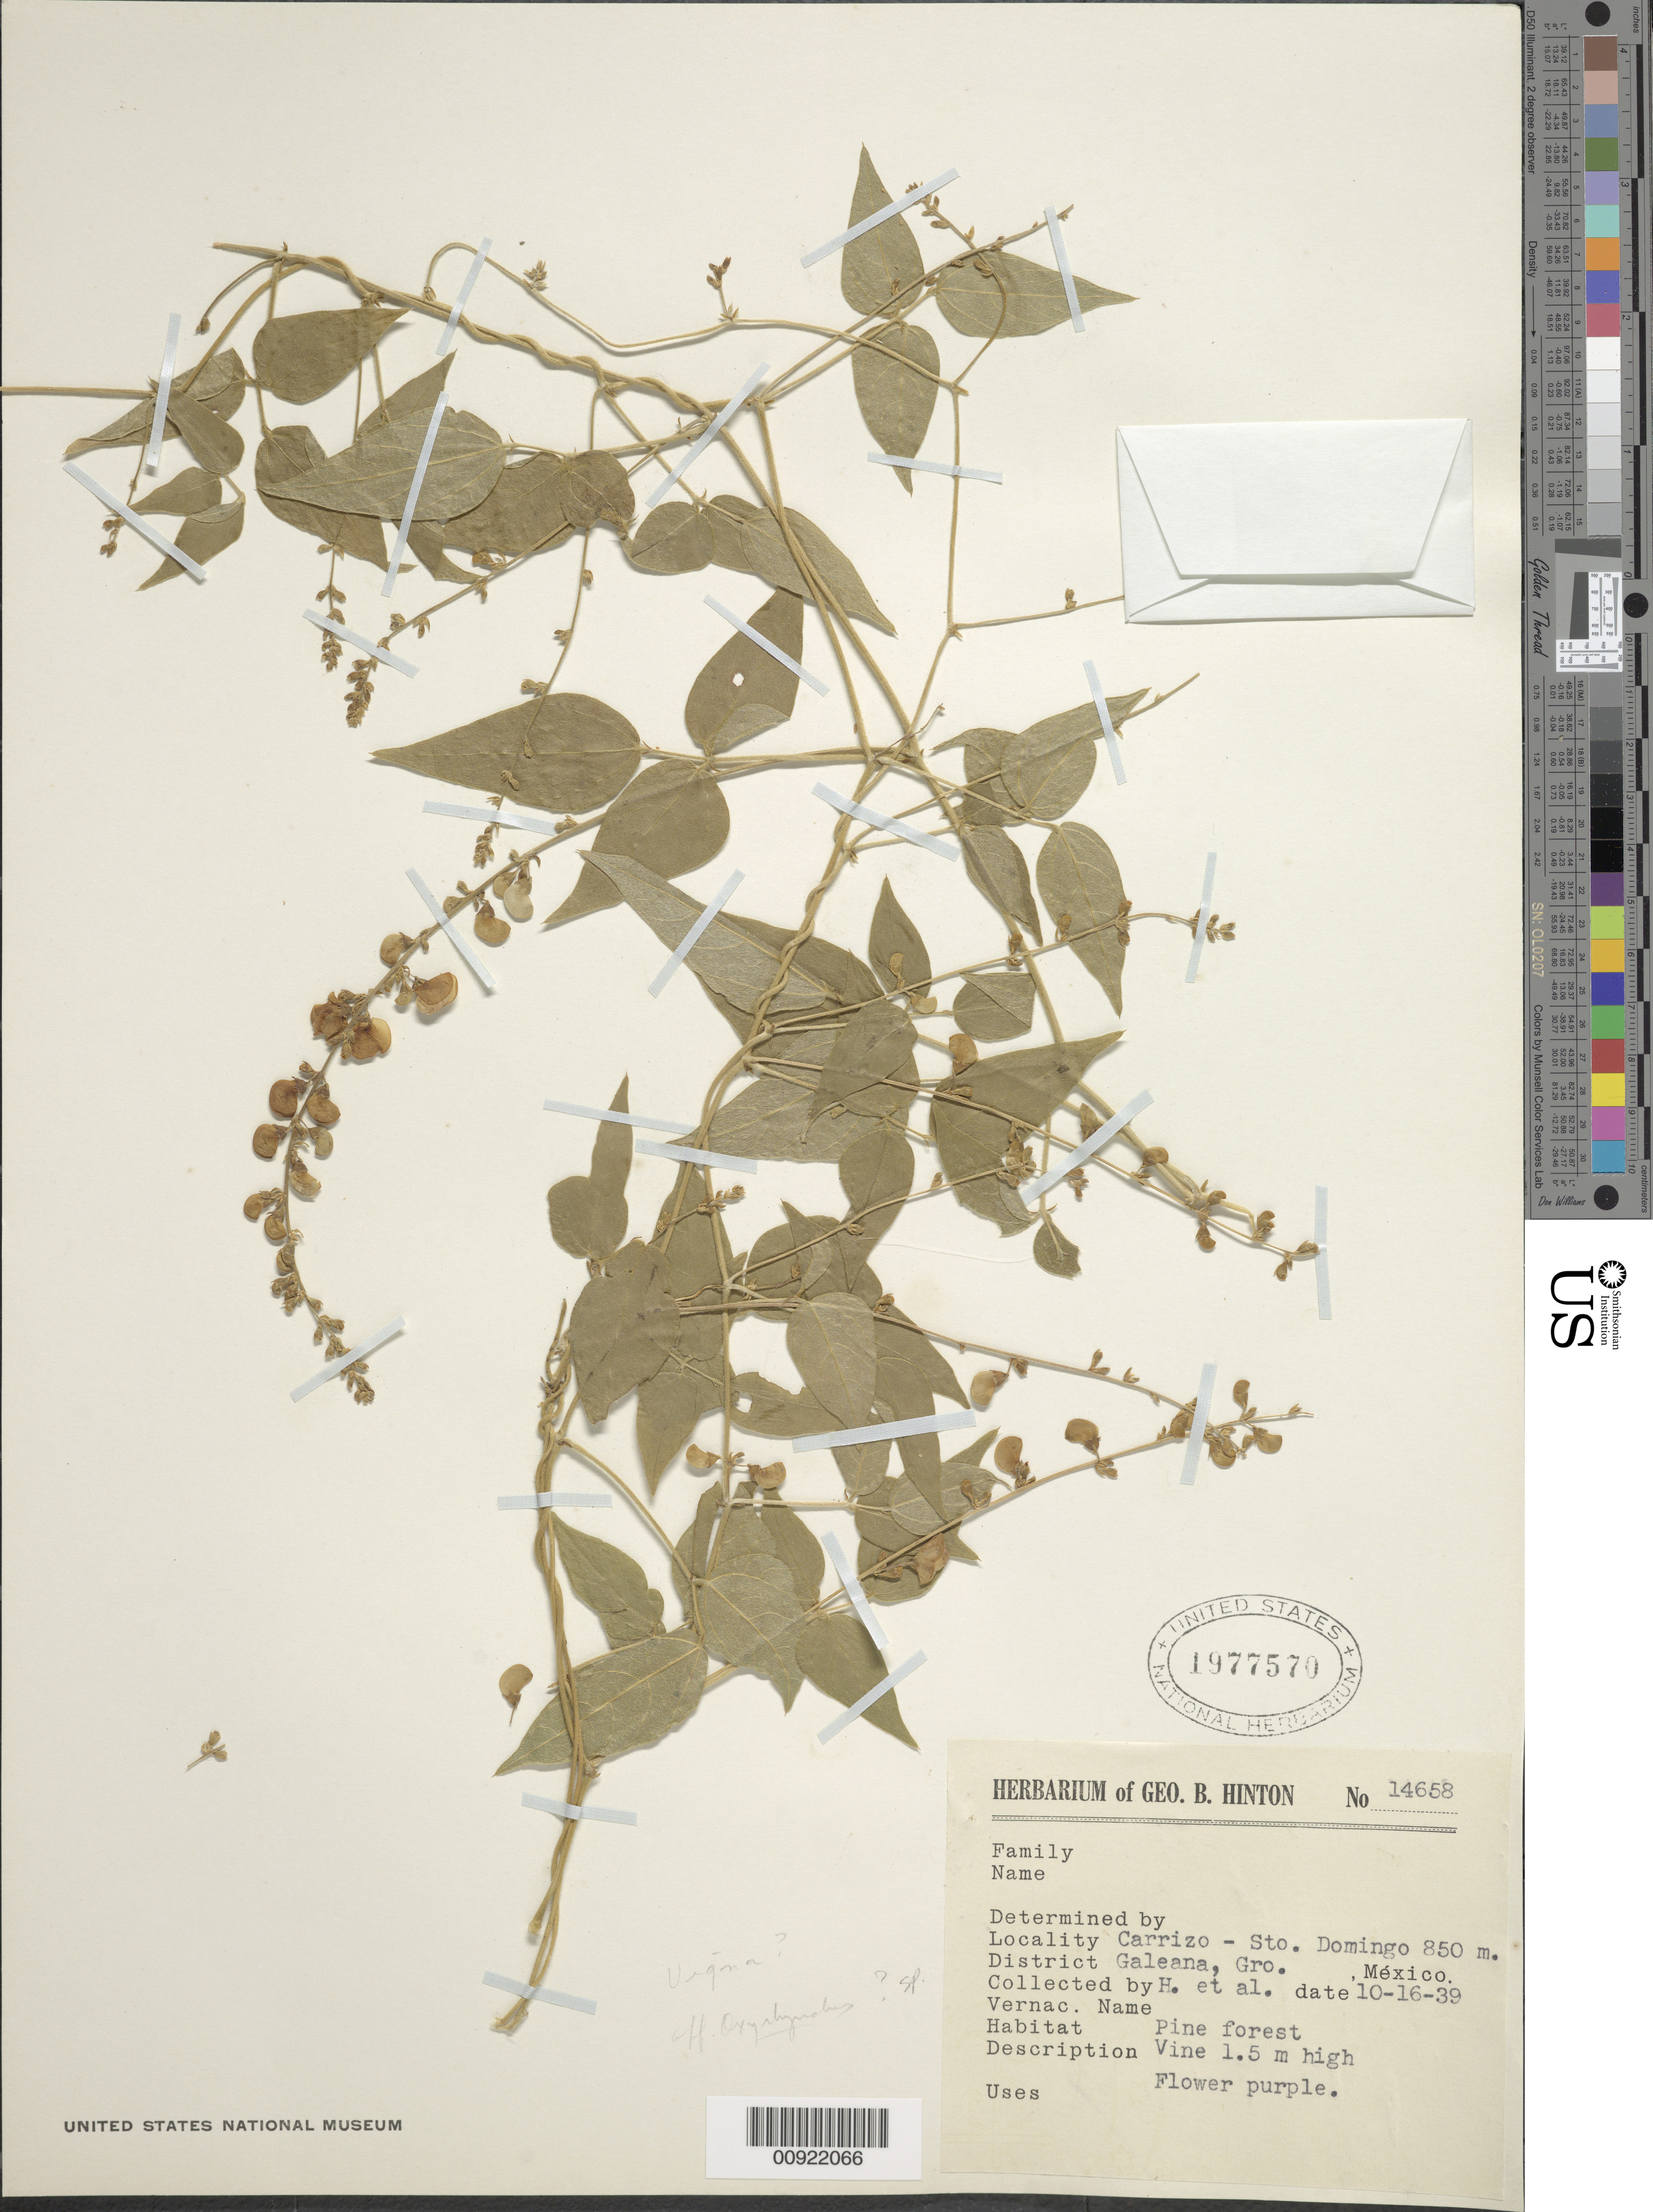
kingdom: Plantae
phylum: Tracheophyta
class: Magnoliopsida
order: Fabales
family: Fabaceae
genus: Oxyrhynchus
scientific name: Oxyrhynchus sp.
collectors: G. B. Hinton & et al.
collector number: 14658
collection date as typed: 16 Oct 1939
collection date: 1939-10-16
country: Mexico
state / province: Guerrero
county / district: Galeana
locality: Carrizo - Sto. Domingo, District Galeana, Gro.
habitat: Pine forest.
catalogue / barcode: US 1977570